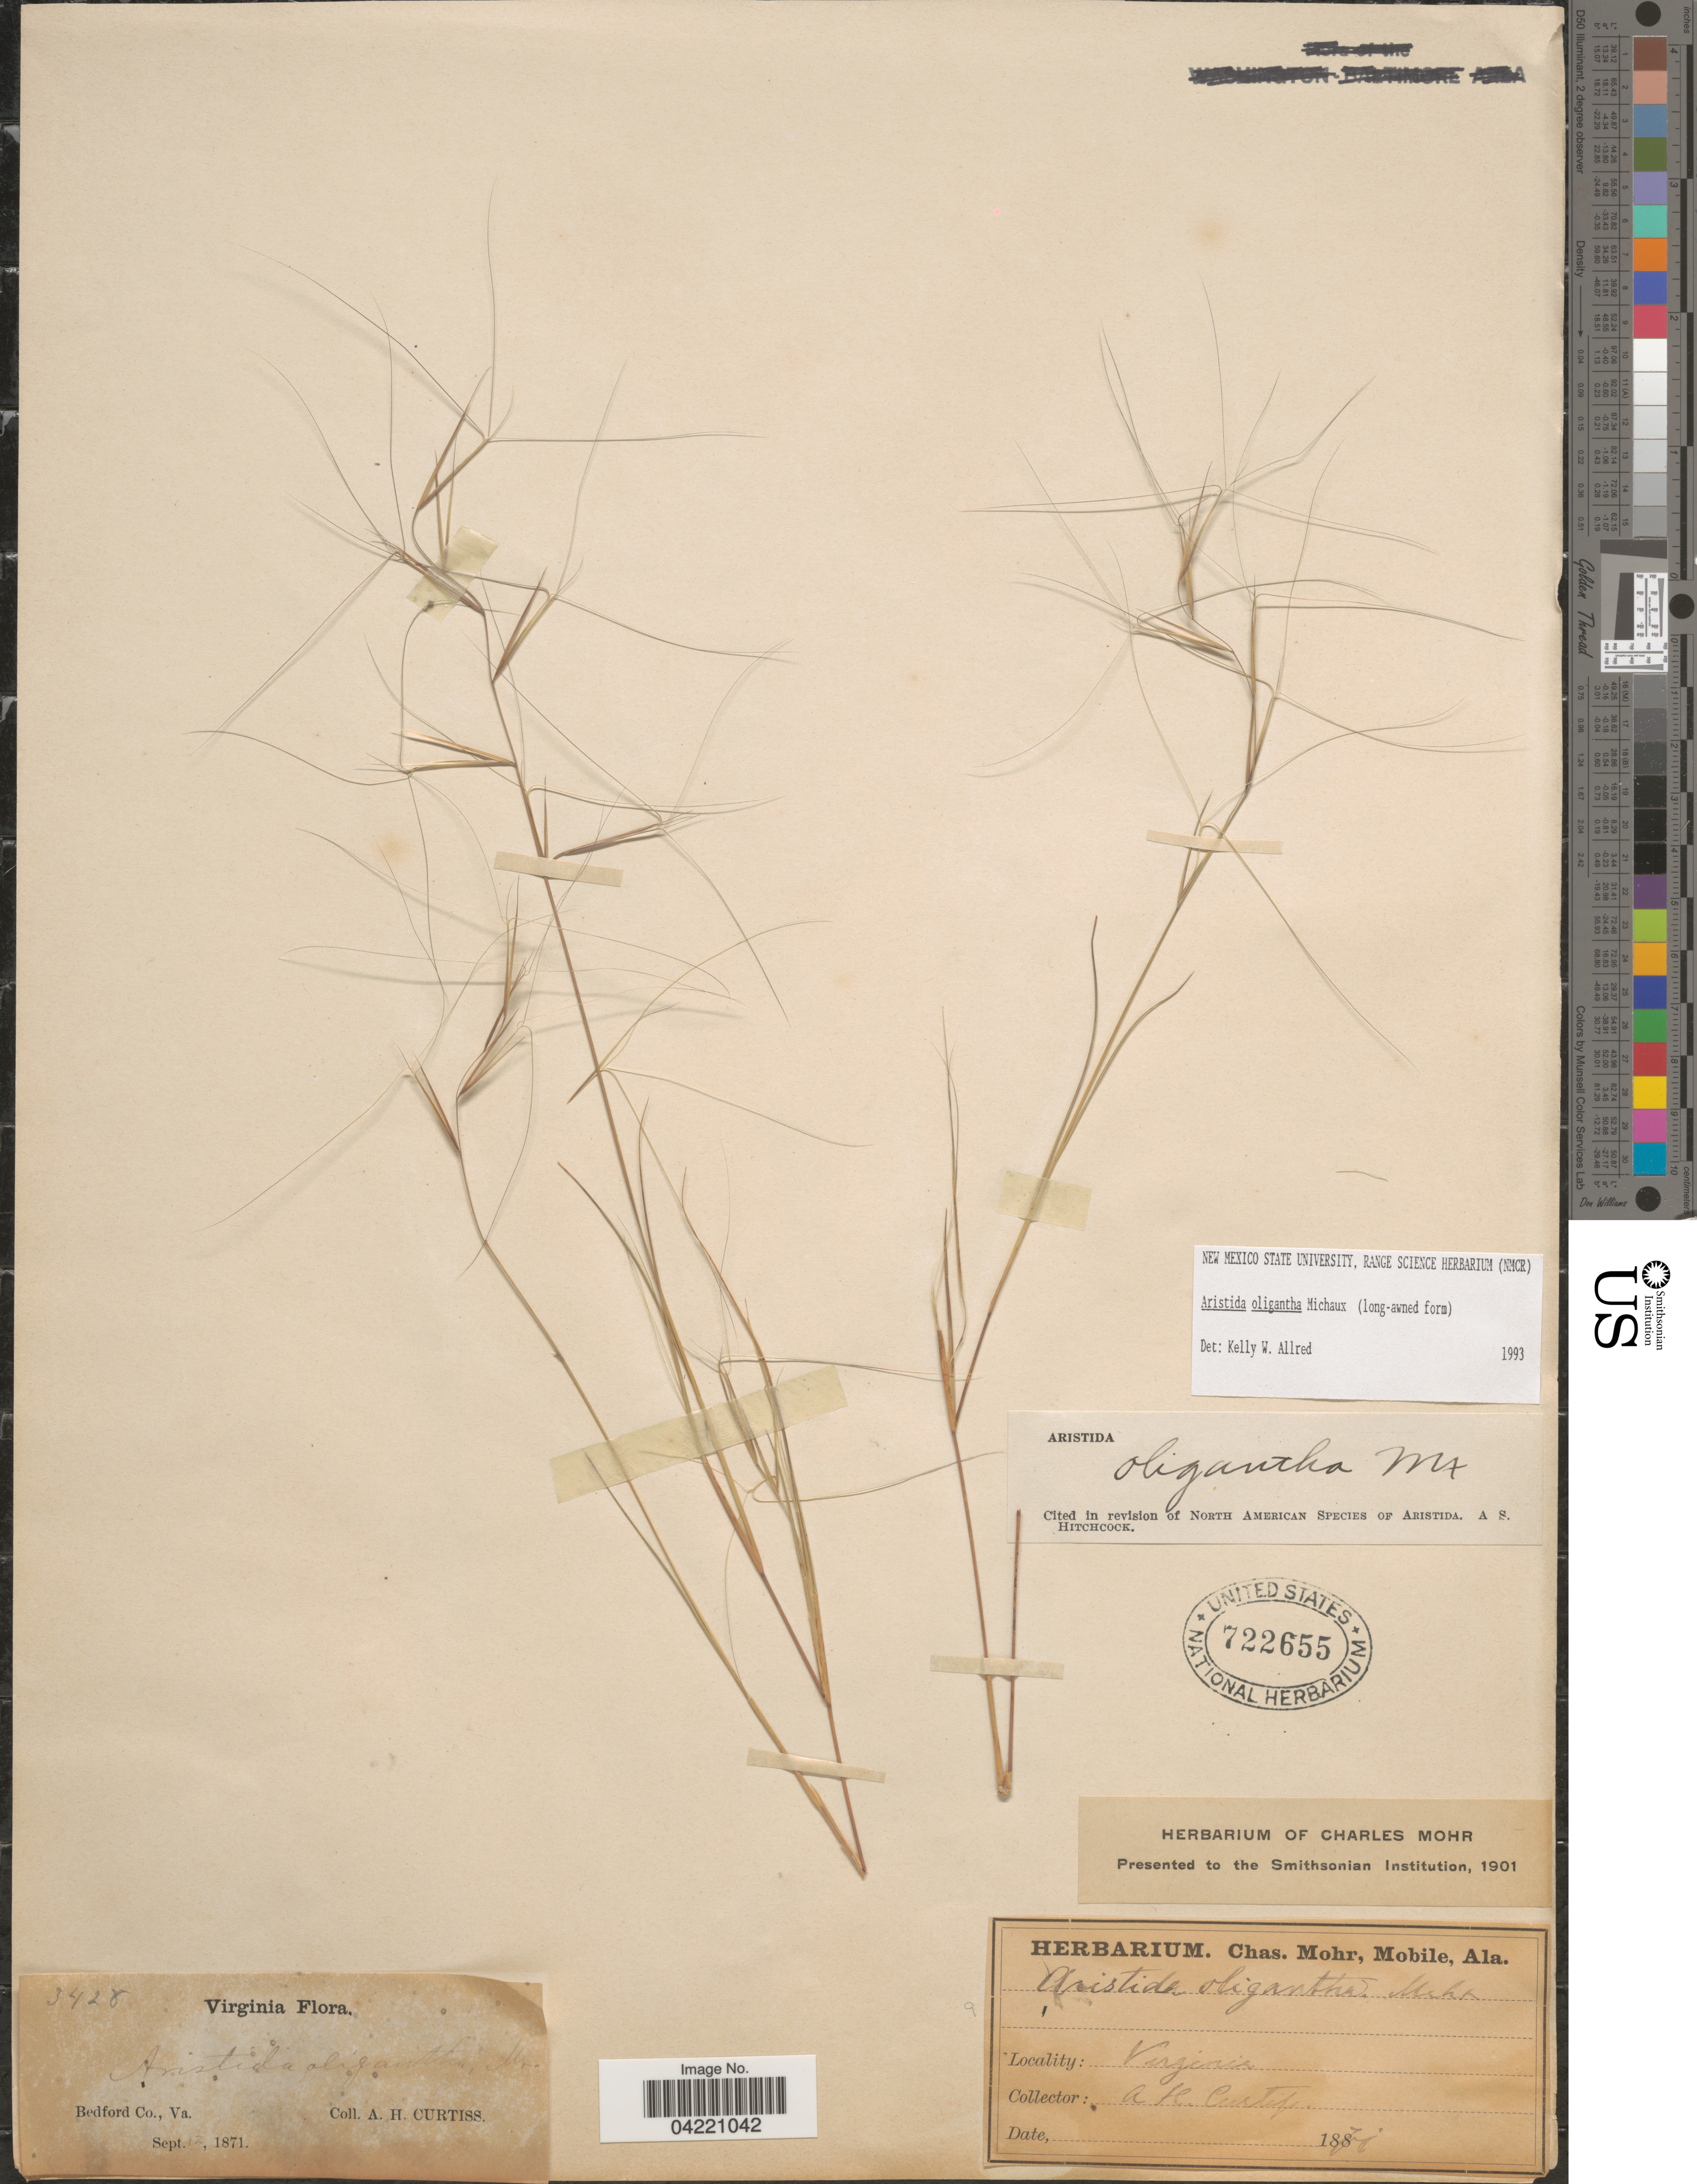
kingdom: Plantae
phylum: Tracheophyta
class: Liliopsida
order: Poales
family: Poaceae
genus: Aristida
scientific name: Aristida oligantha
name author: Michx.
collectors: A. H. Curtiss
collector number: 3428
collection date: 1871-09-12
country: United States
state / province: Virginia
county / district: Bedford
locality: Bedford Co.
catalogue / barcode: US 722655